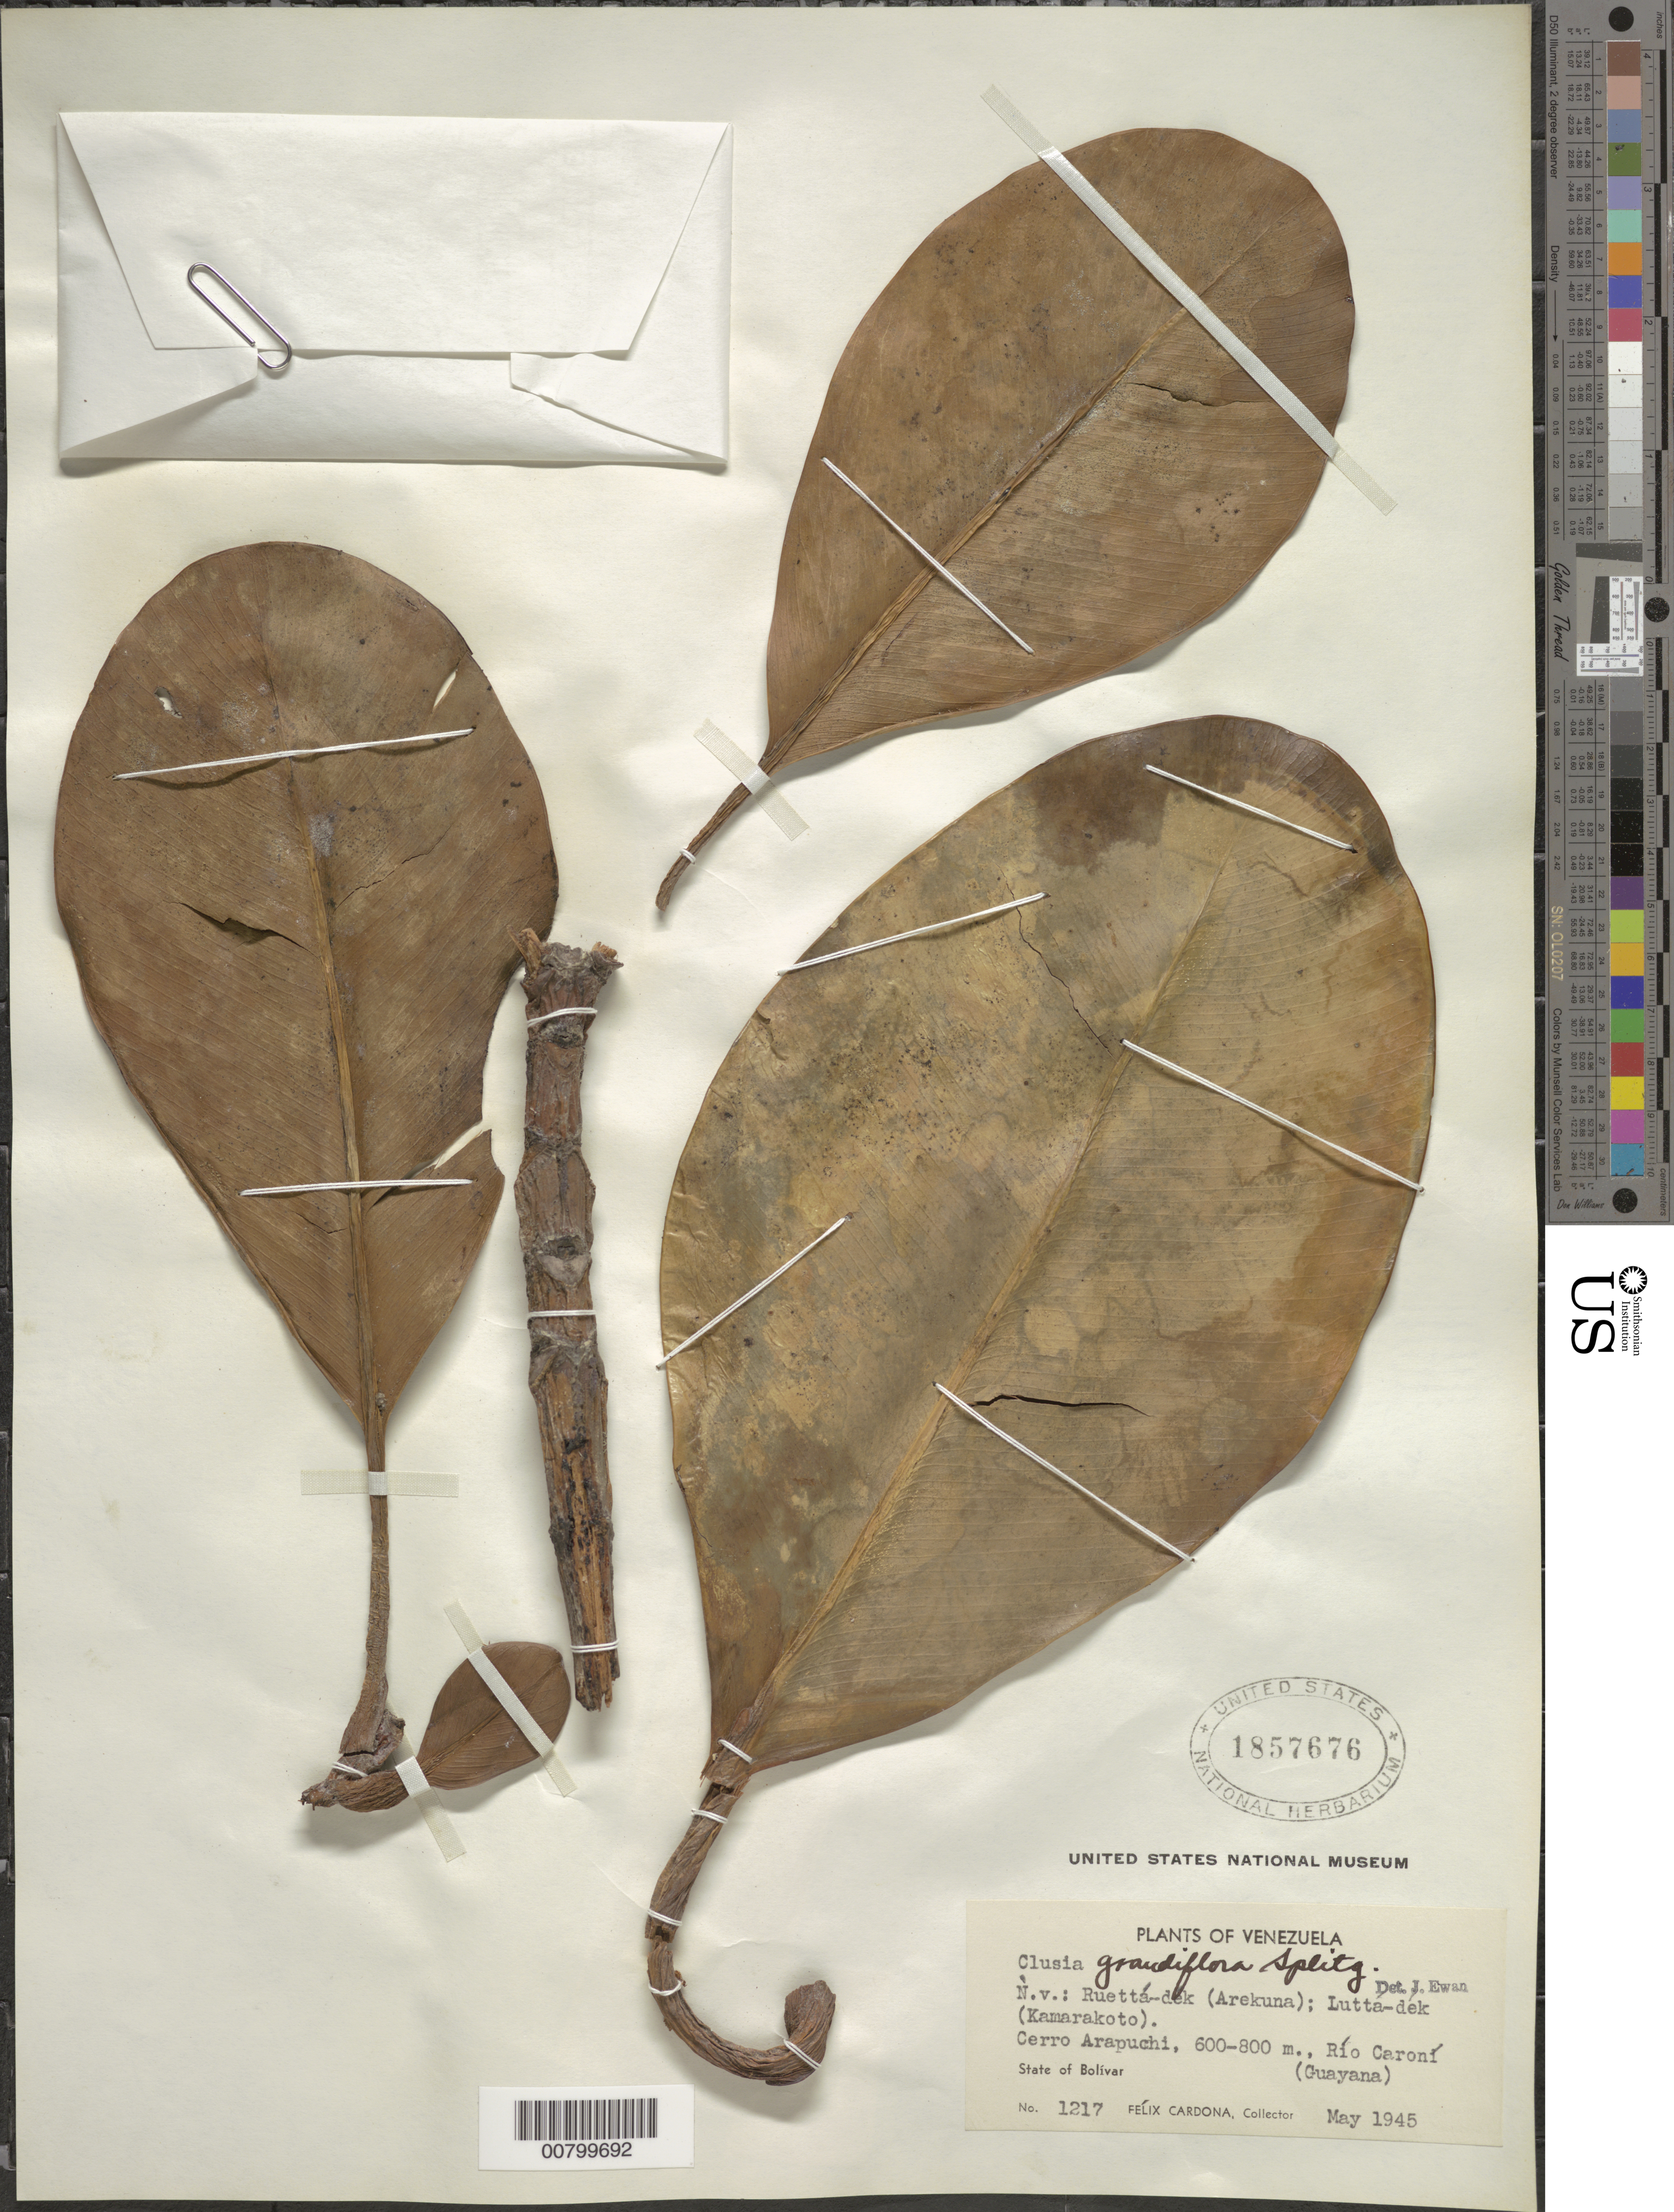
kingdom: Plantae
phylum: Tracheophyta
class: Magnoliopsida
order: Malpighiales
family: Clusiaceae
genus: Clusia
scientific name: Clusia grandiflora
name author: Splitg.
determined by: Ewan, J. A.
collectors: F. Cardona Puig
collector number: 1217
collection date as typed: May-45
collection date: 1945-05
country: Venezuela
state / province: Bolívar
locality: Río Caroní, Cerro Arepuchi (Guayana)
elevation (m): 600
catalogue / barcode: US 1857676